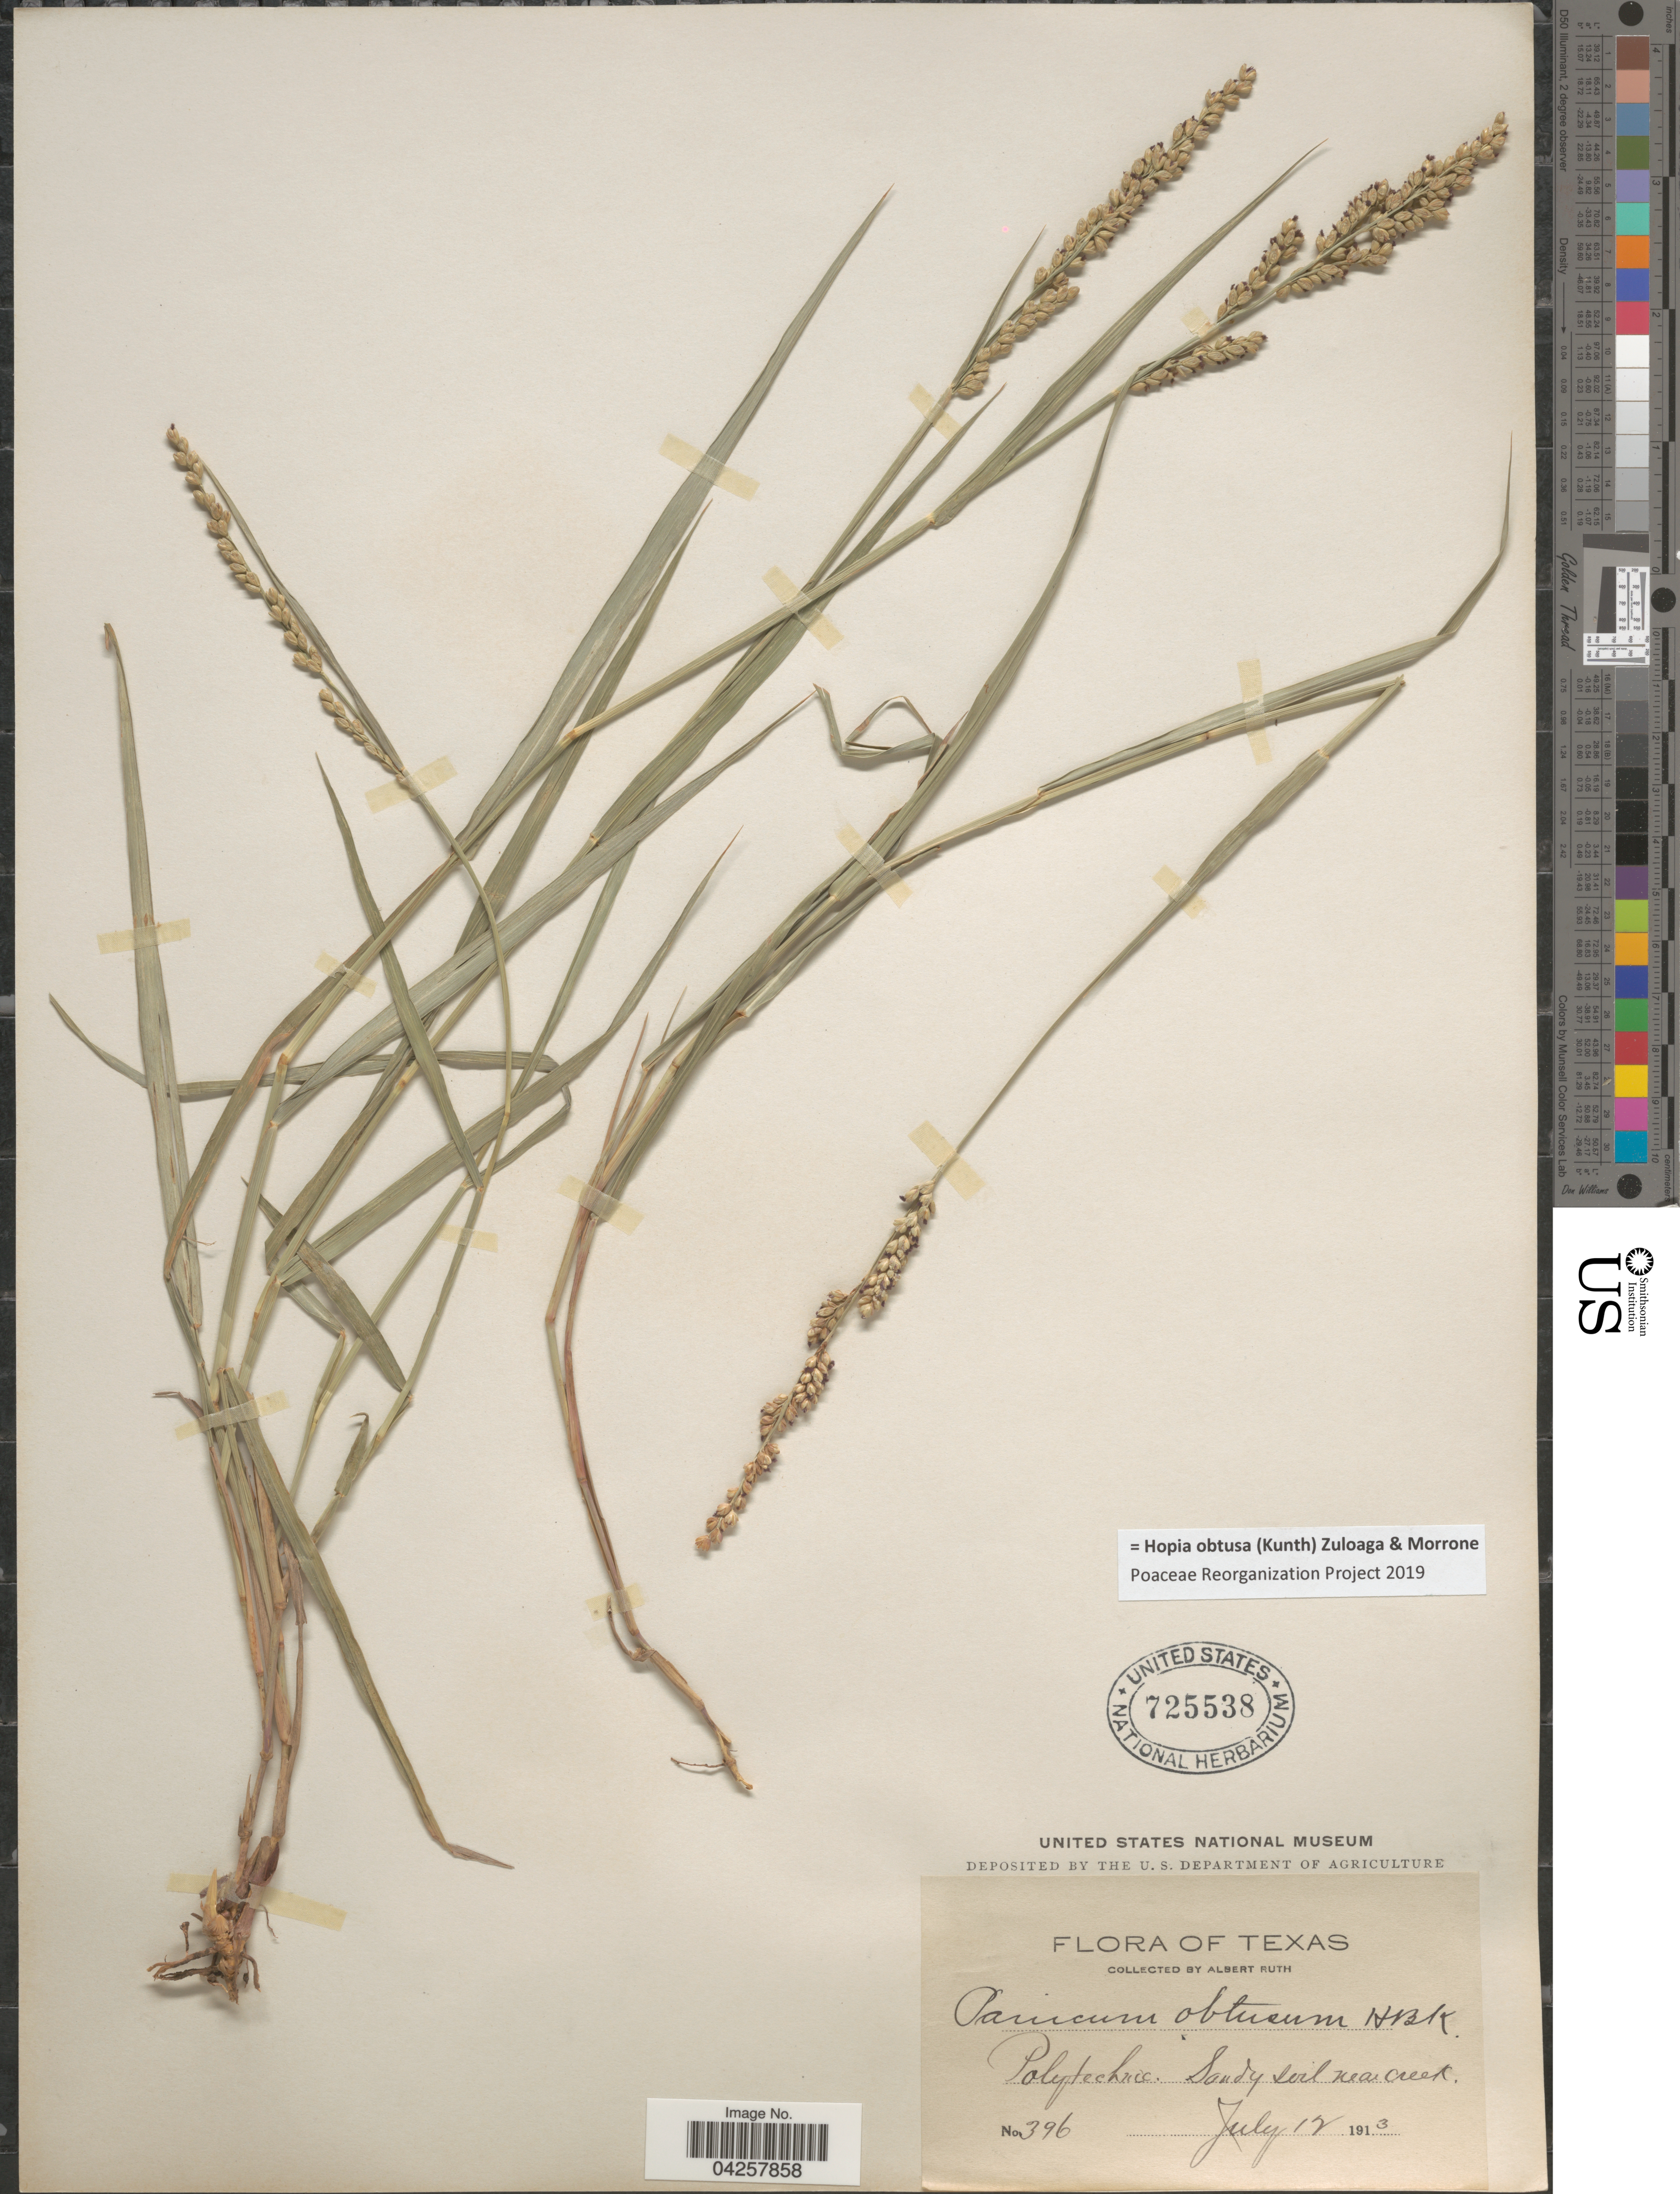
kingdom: Plantae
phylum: Tracheophyta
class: Liliopsida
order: Poales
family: Poaceae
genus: Hopia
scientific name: Hopia obtusa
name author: (Kunth) Zuloaga & Morrone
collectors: A. Ruth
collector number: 396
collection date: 1913-07-12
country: United States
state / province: Texas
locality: Polytechnic. Sandy soil near creek.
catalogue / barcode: US 725538